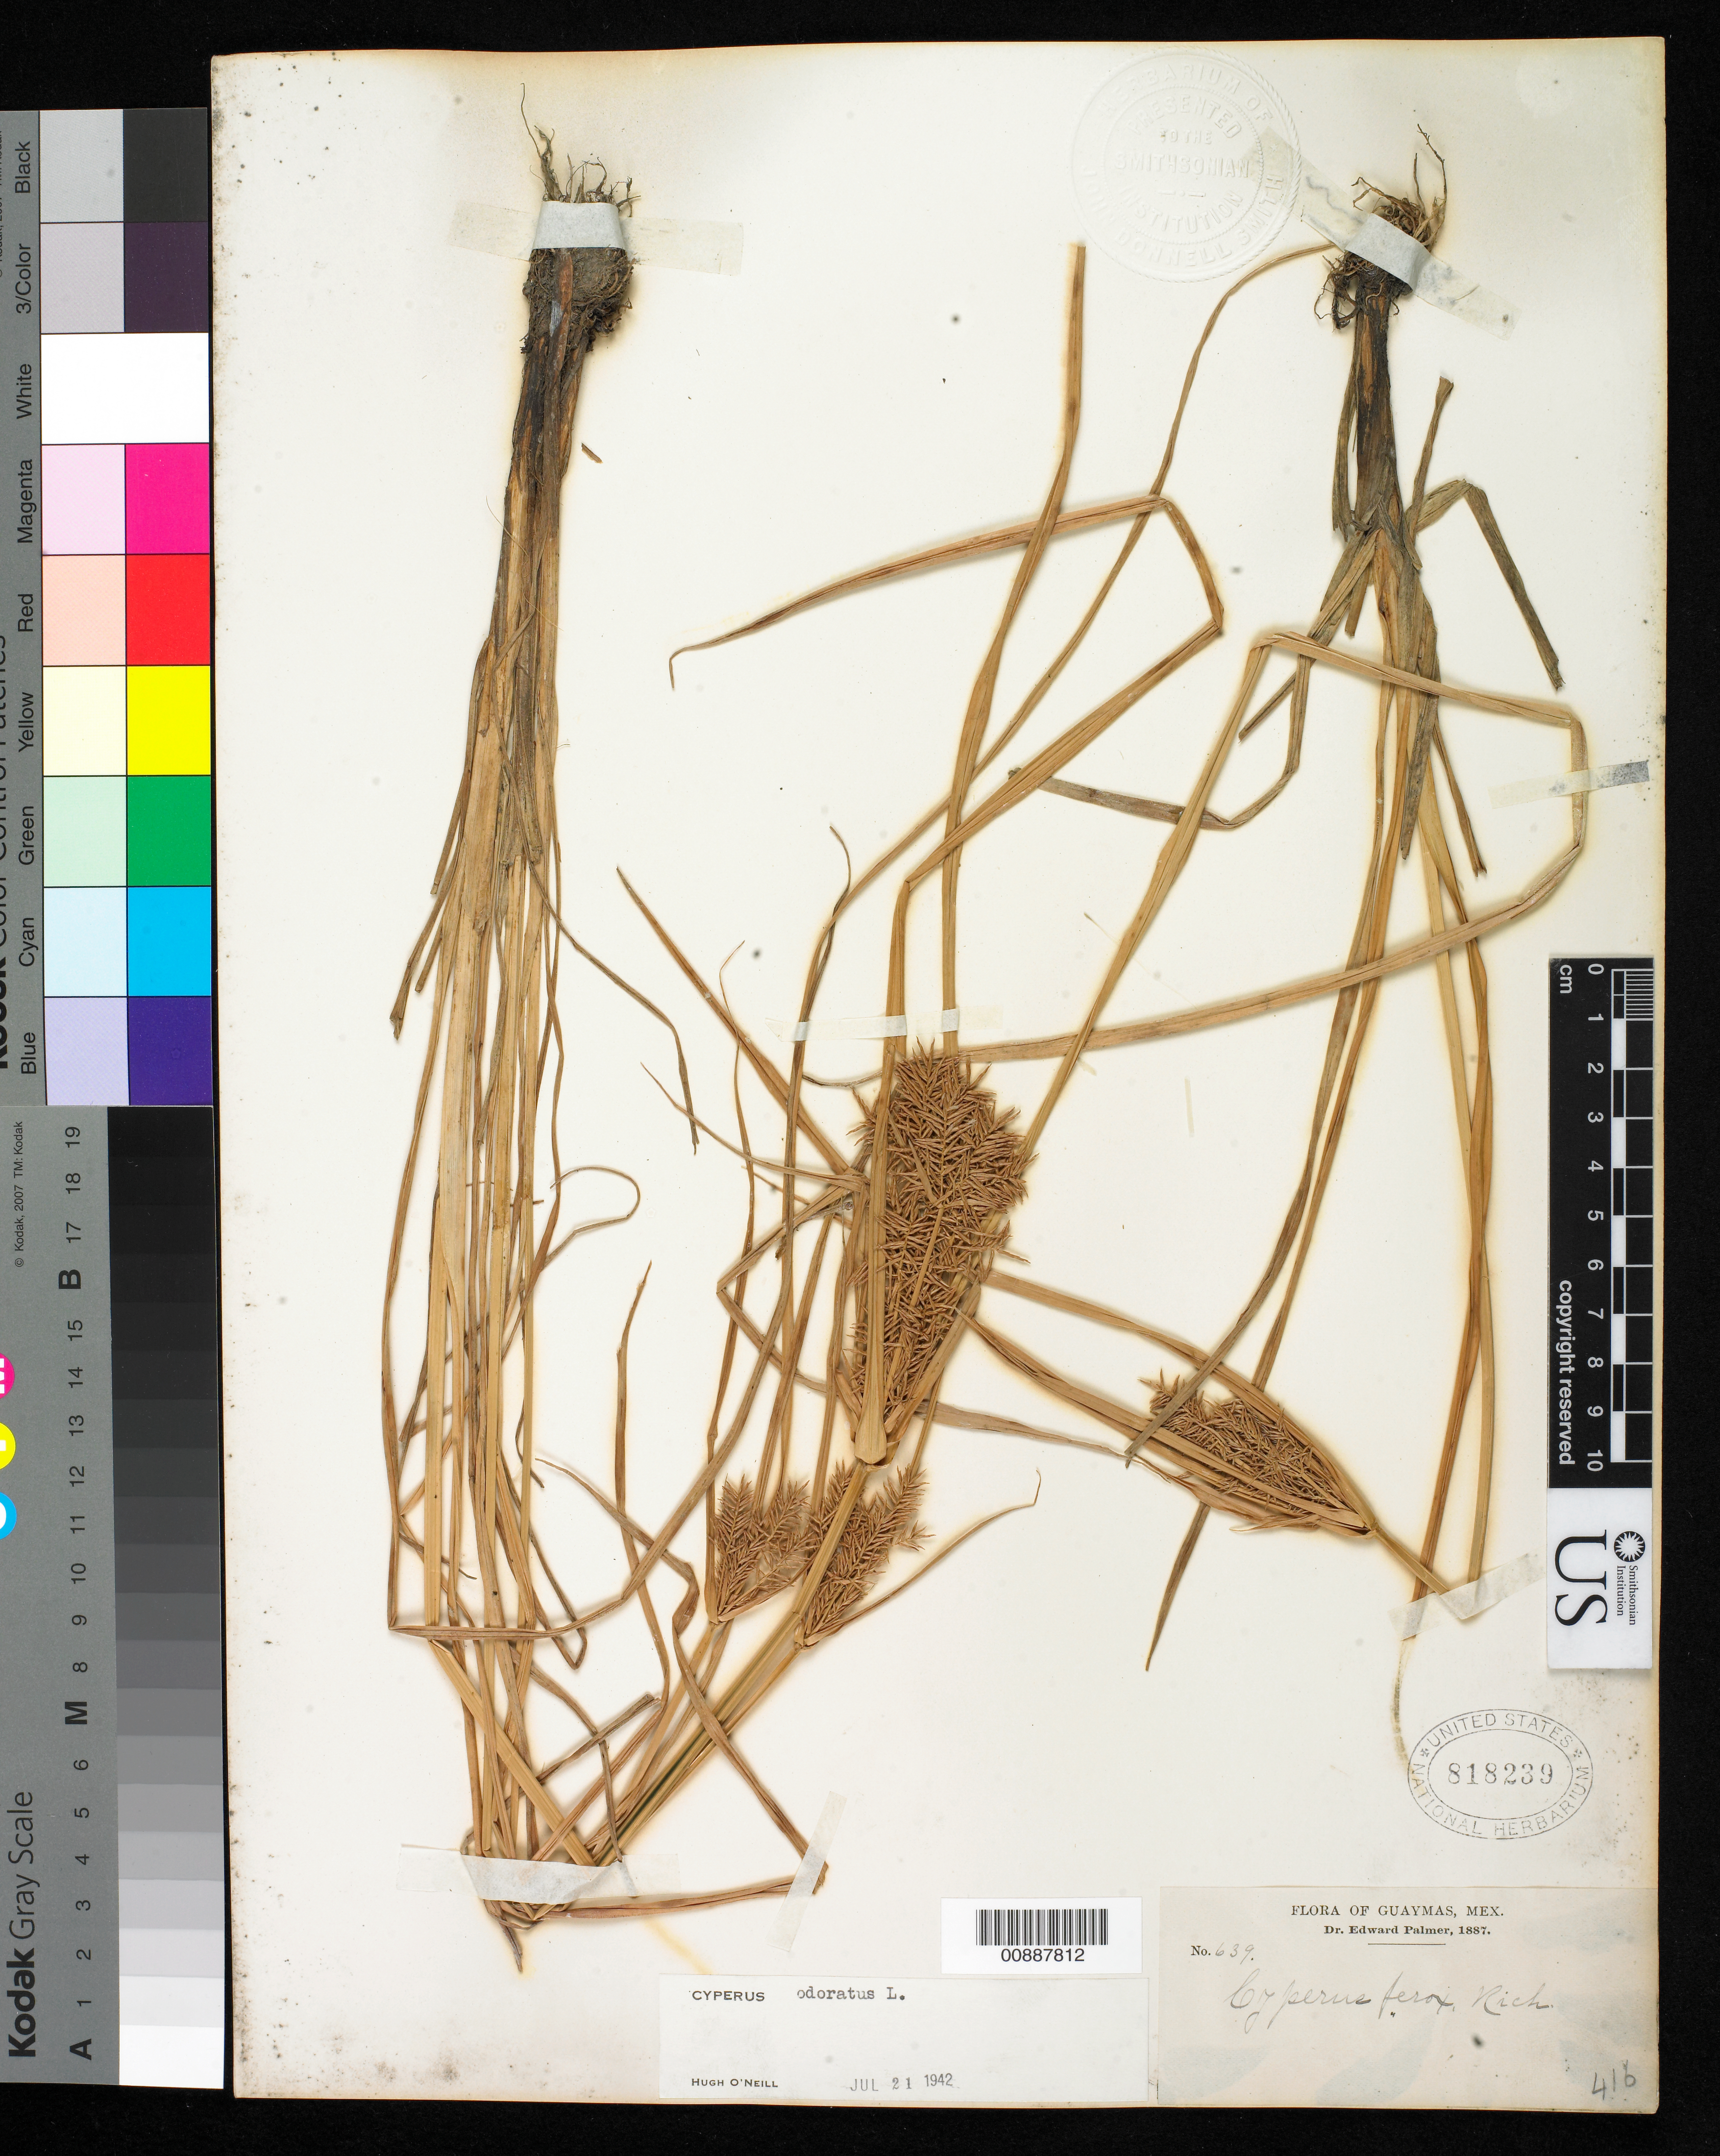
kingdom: Plantae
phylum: Tracheophyta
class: Liliopsida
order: Poales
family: Cyperaceae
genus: Cyperus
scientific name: Cyperus odoratus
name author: L.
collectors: E. Palmer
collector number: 639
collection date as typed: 1887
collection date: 1887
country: Mexico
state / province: Sonora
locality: Guaymas, Sonora.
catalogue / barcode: US 818239